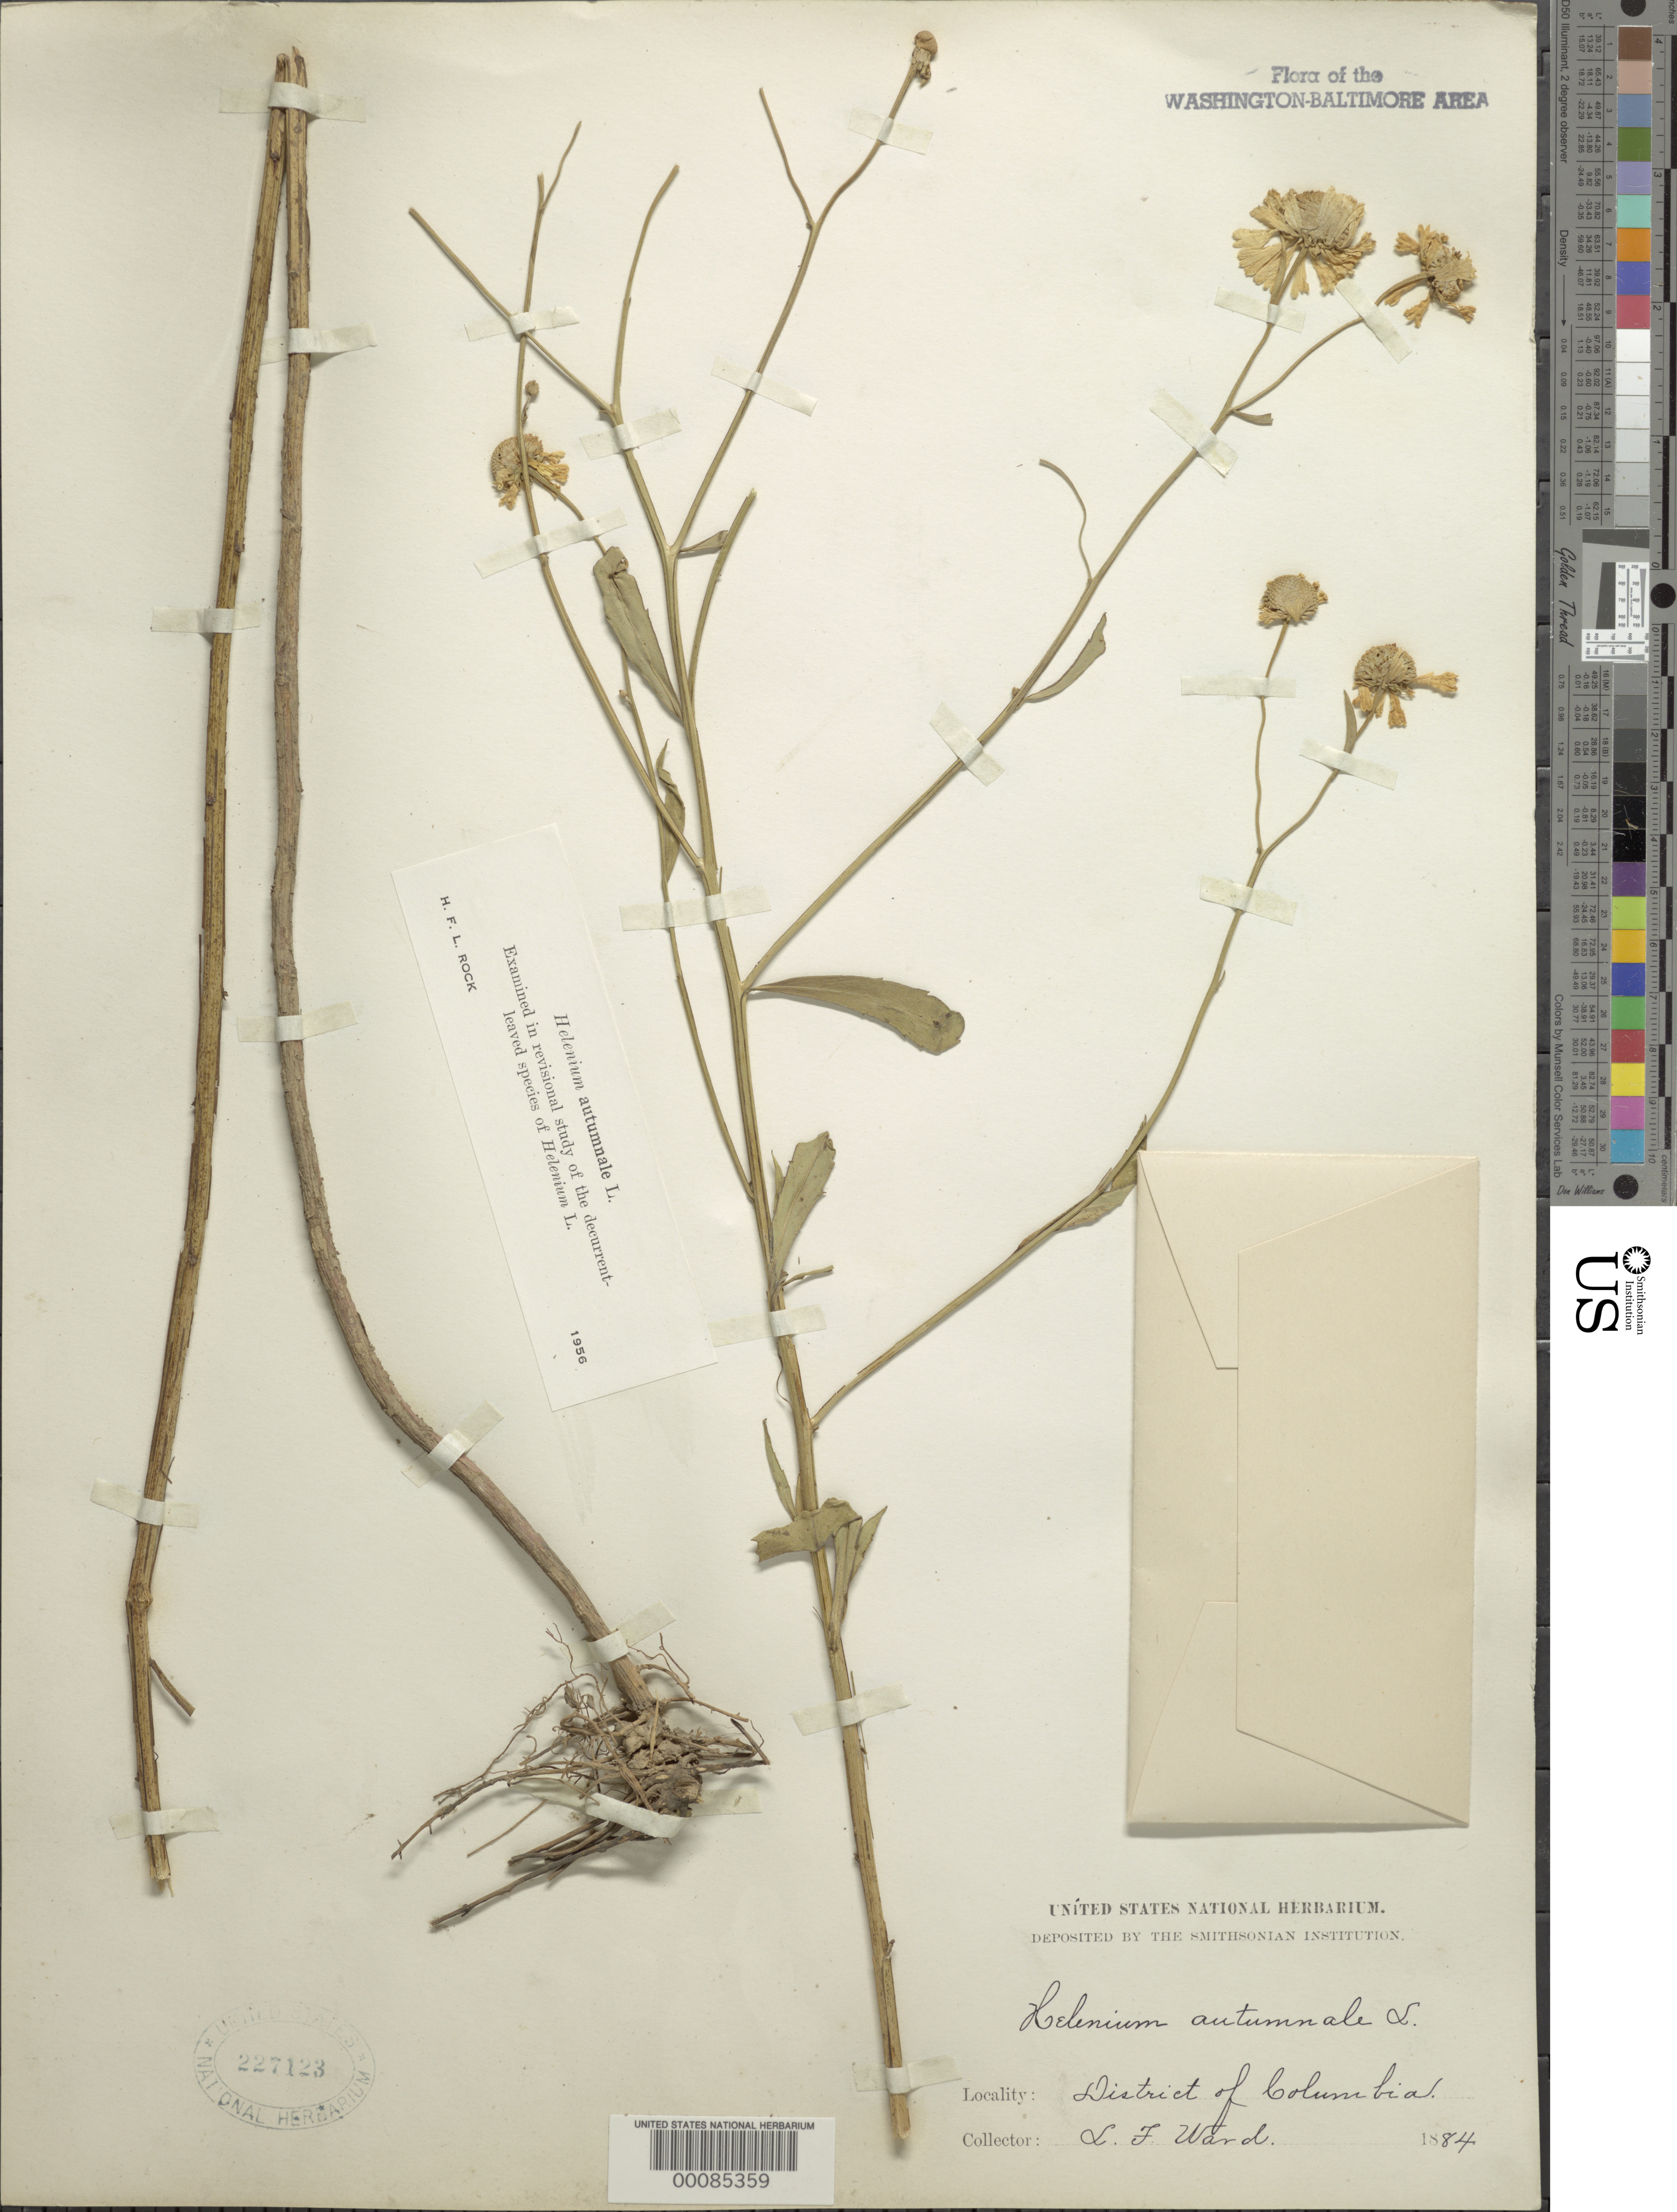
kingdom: Plantae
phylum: Tracheophyta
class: Magnoliopsida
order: Asterales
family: Asteraceae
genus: Helenium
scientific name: Helenium autumnale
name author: L.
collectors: L. F. Ward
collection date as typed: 1884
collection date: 1884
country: United States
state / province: District of Columbia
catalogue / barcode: US 227123